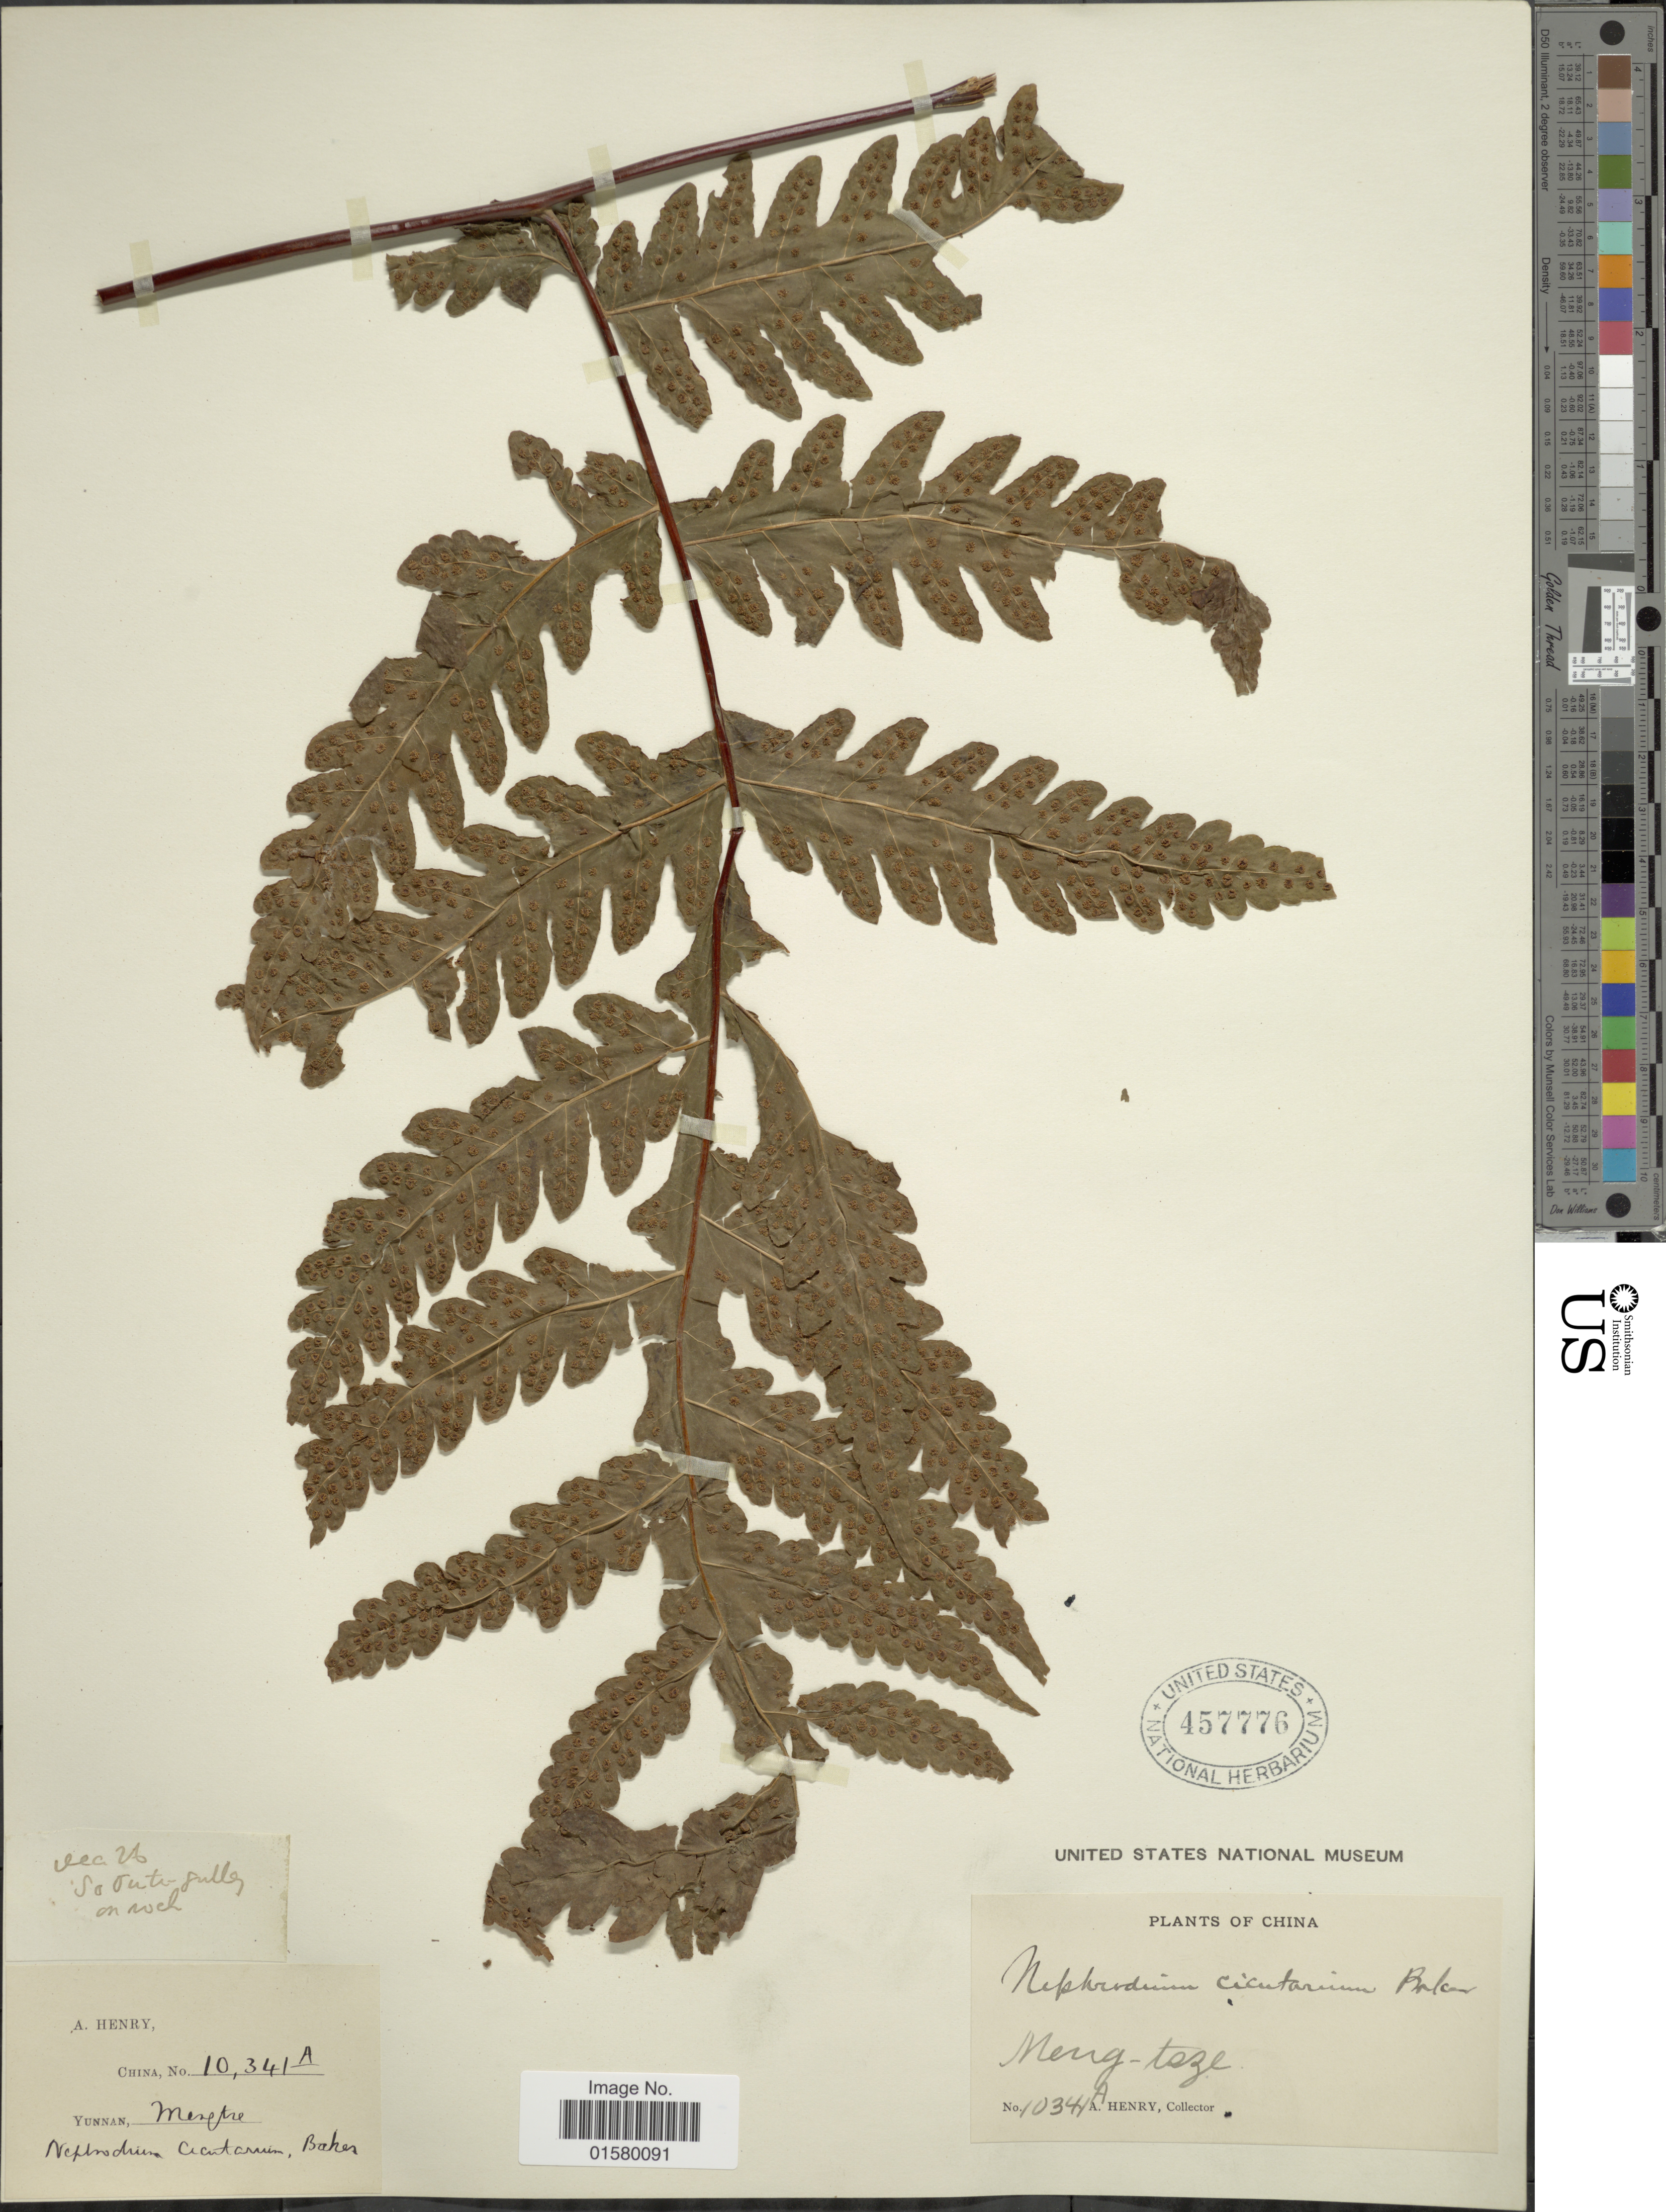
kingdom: Plantae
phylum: Tracheophyta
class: Polypodiopsida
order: Polypodiales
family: Tectariaceae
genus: Tectaria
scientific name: Tectaria coadunata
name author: (J. Sm.) C. Chr.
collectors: A. Henry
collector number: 10341 A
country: China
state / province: Yunnan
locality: Meng-tsze, Yunnan, Mengtze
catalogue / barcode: US 457776